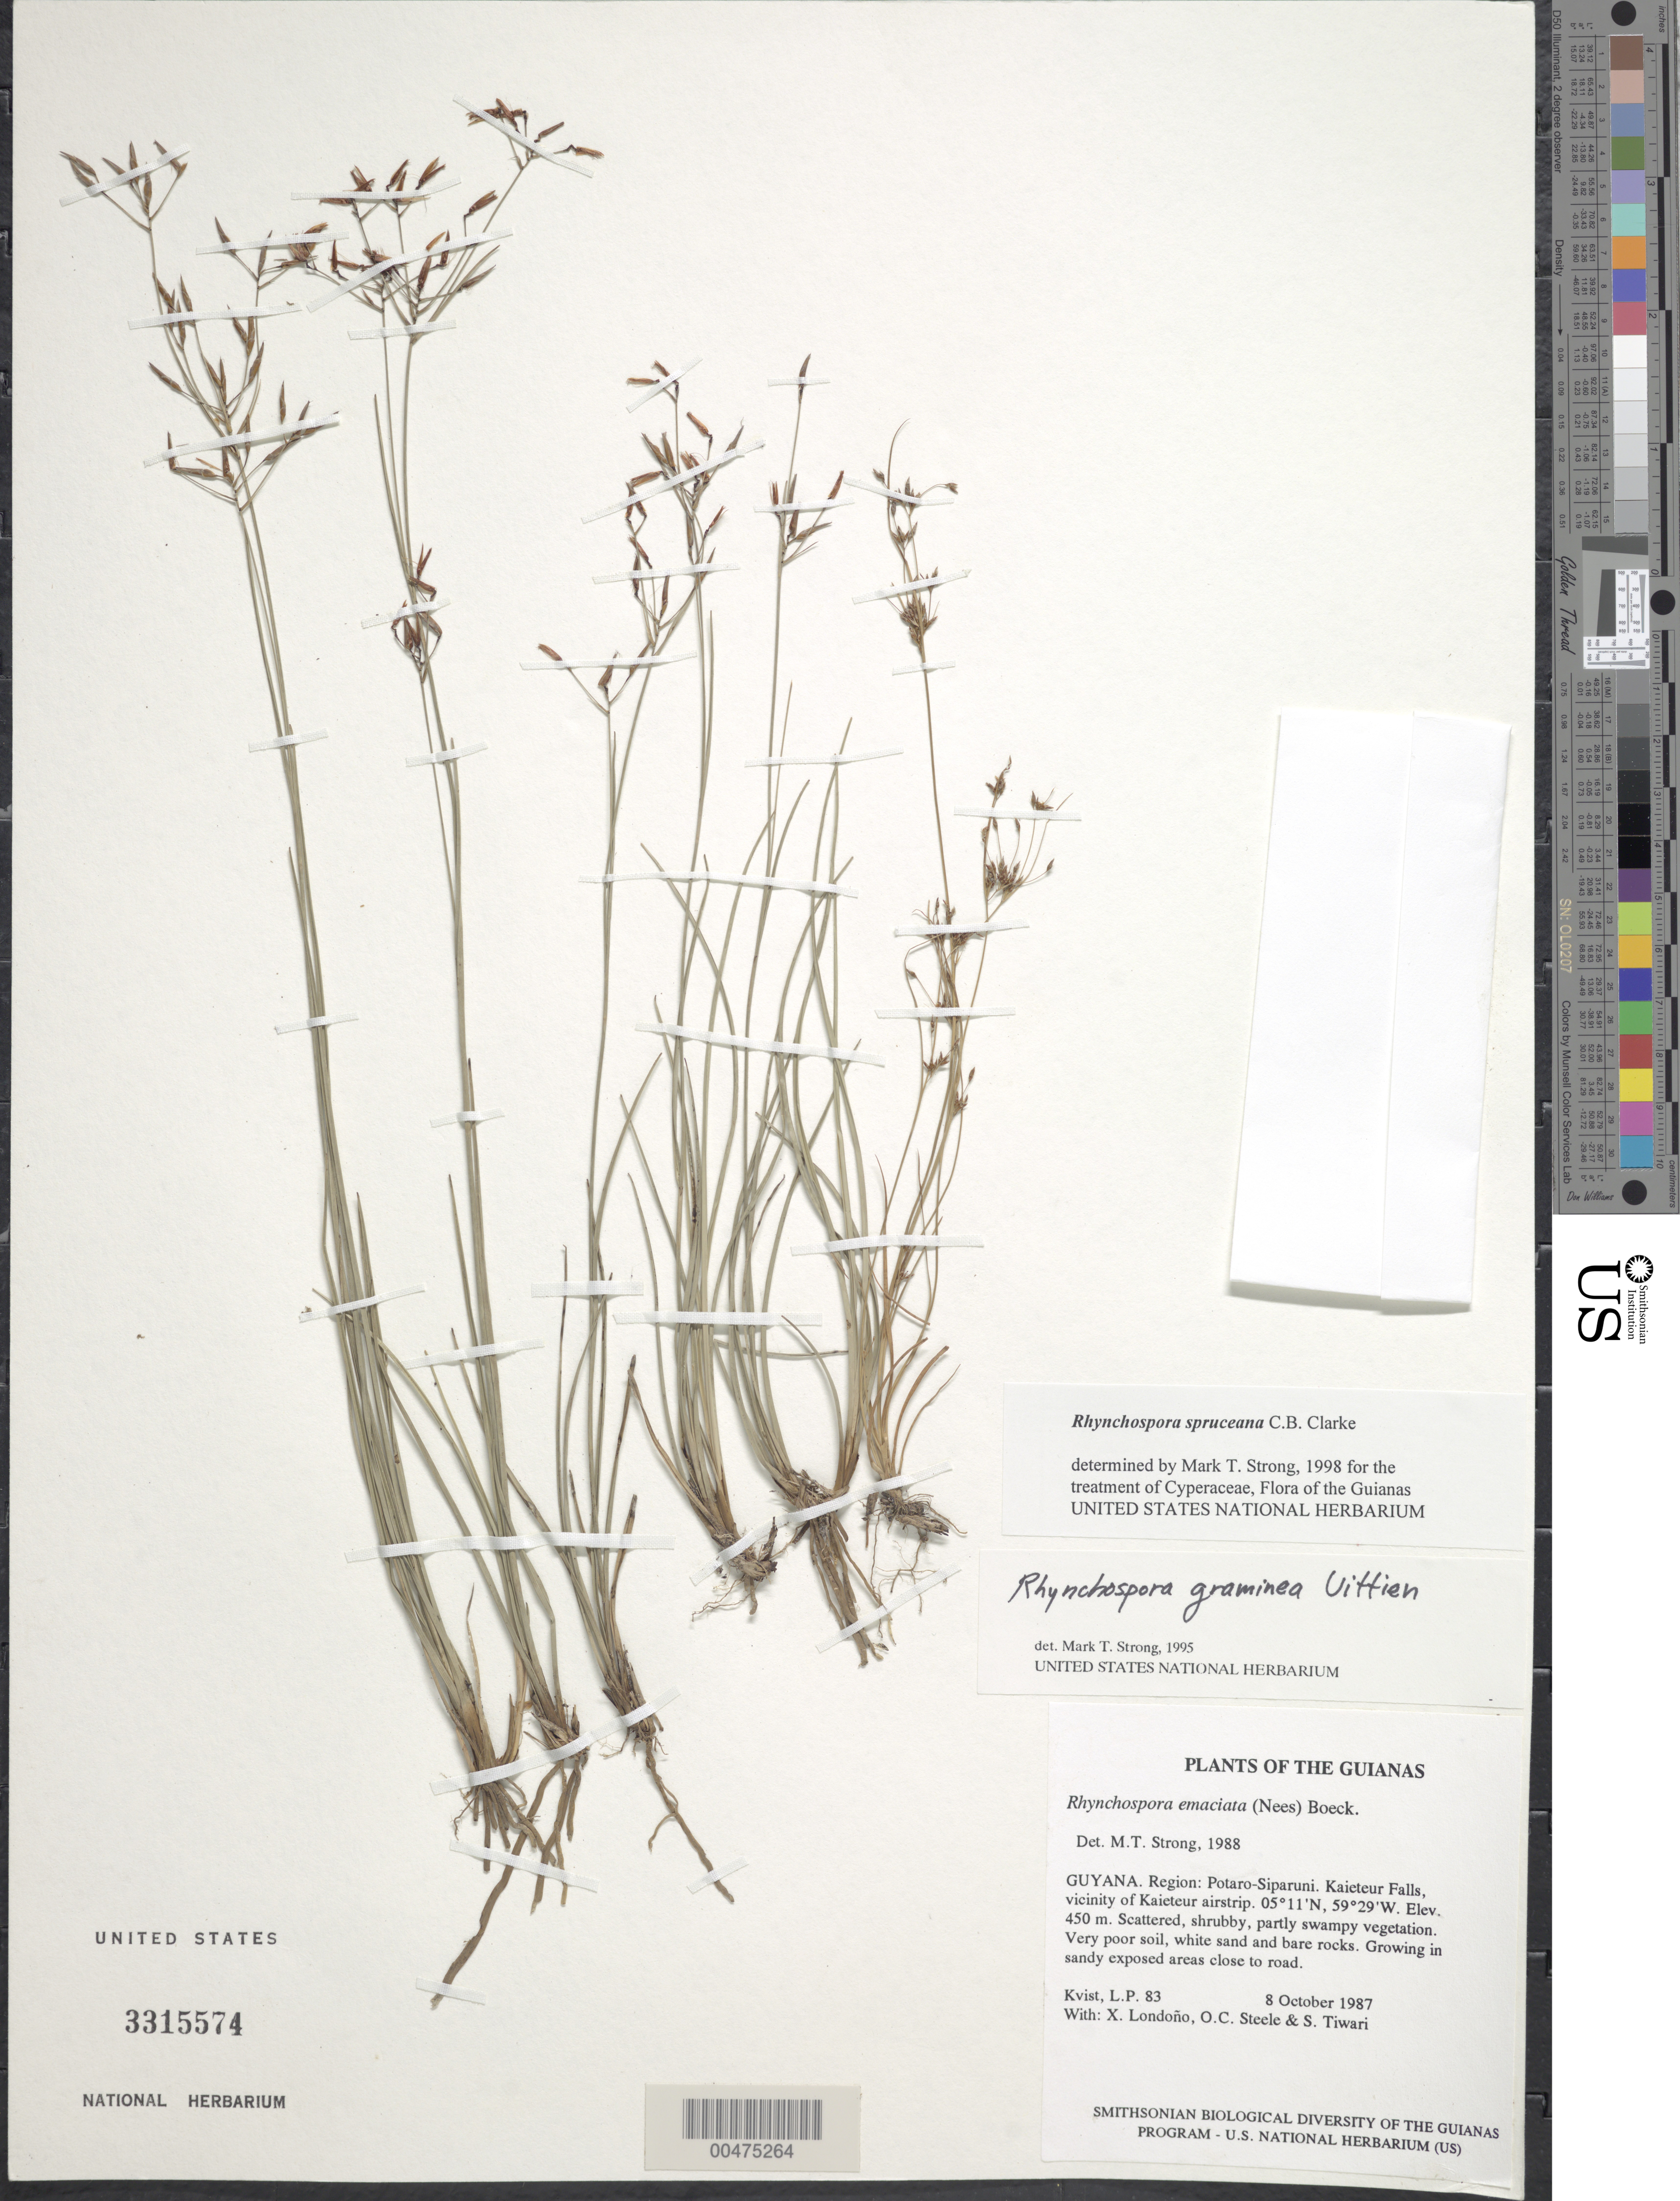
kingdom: Plantae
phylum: Tracheophyta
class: Liliopsida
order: Poales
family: Cyperaceae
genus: Rhynchospora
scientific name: Rhynchospora spruceana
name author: C.B. Clarke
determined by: Strong, M. T., (US), Smithsonian Institution - National Museum of Natural History (UNITED STATES)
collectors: L. P. Kvist, X. Londoño, O. C. Steele & S. Tiwari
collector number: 83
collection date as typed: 8 October 1987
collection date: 1987-10-08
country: Guyana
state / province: Potaro-Siparuni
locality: Kaieteur Falls, vicinity of Kaieteur airstrip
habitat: Scattered, shrubby, partly swampy vegetation. Very poor soil, white sand and bare rocks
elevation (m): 450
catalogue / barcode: US 3315574